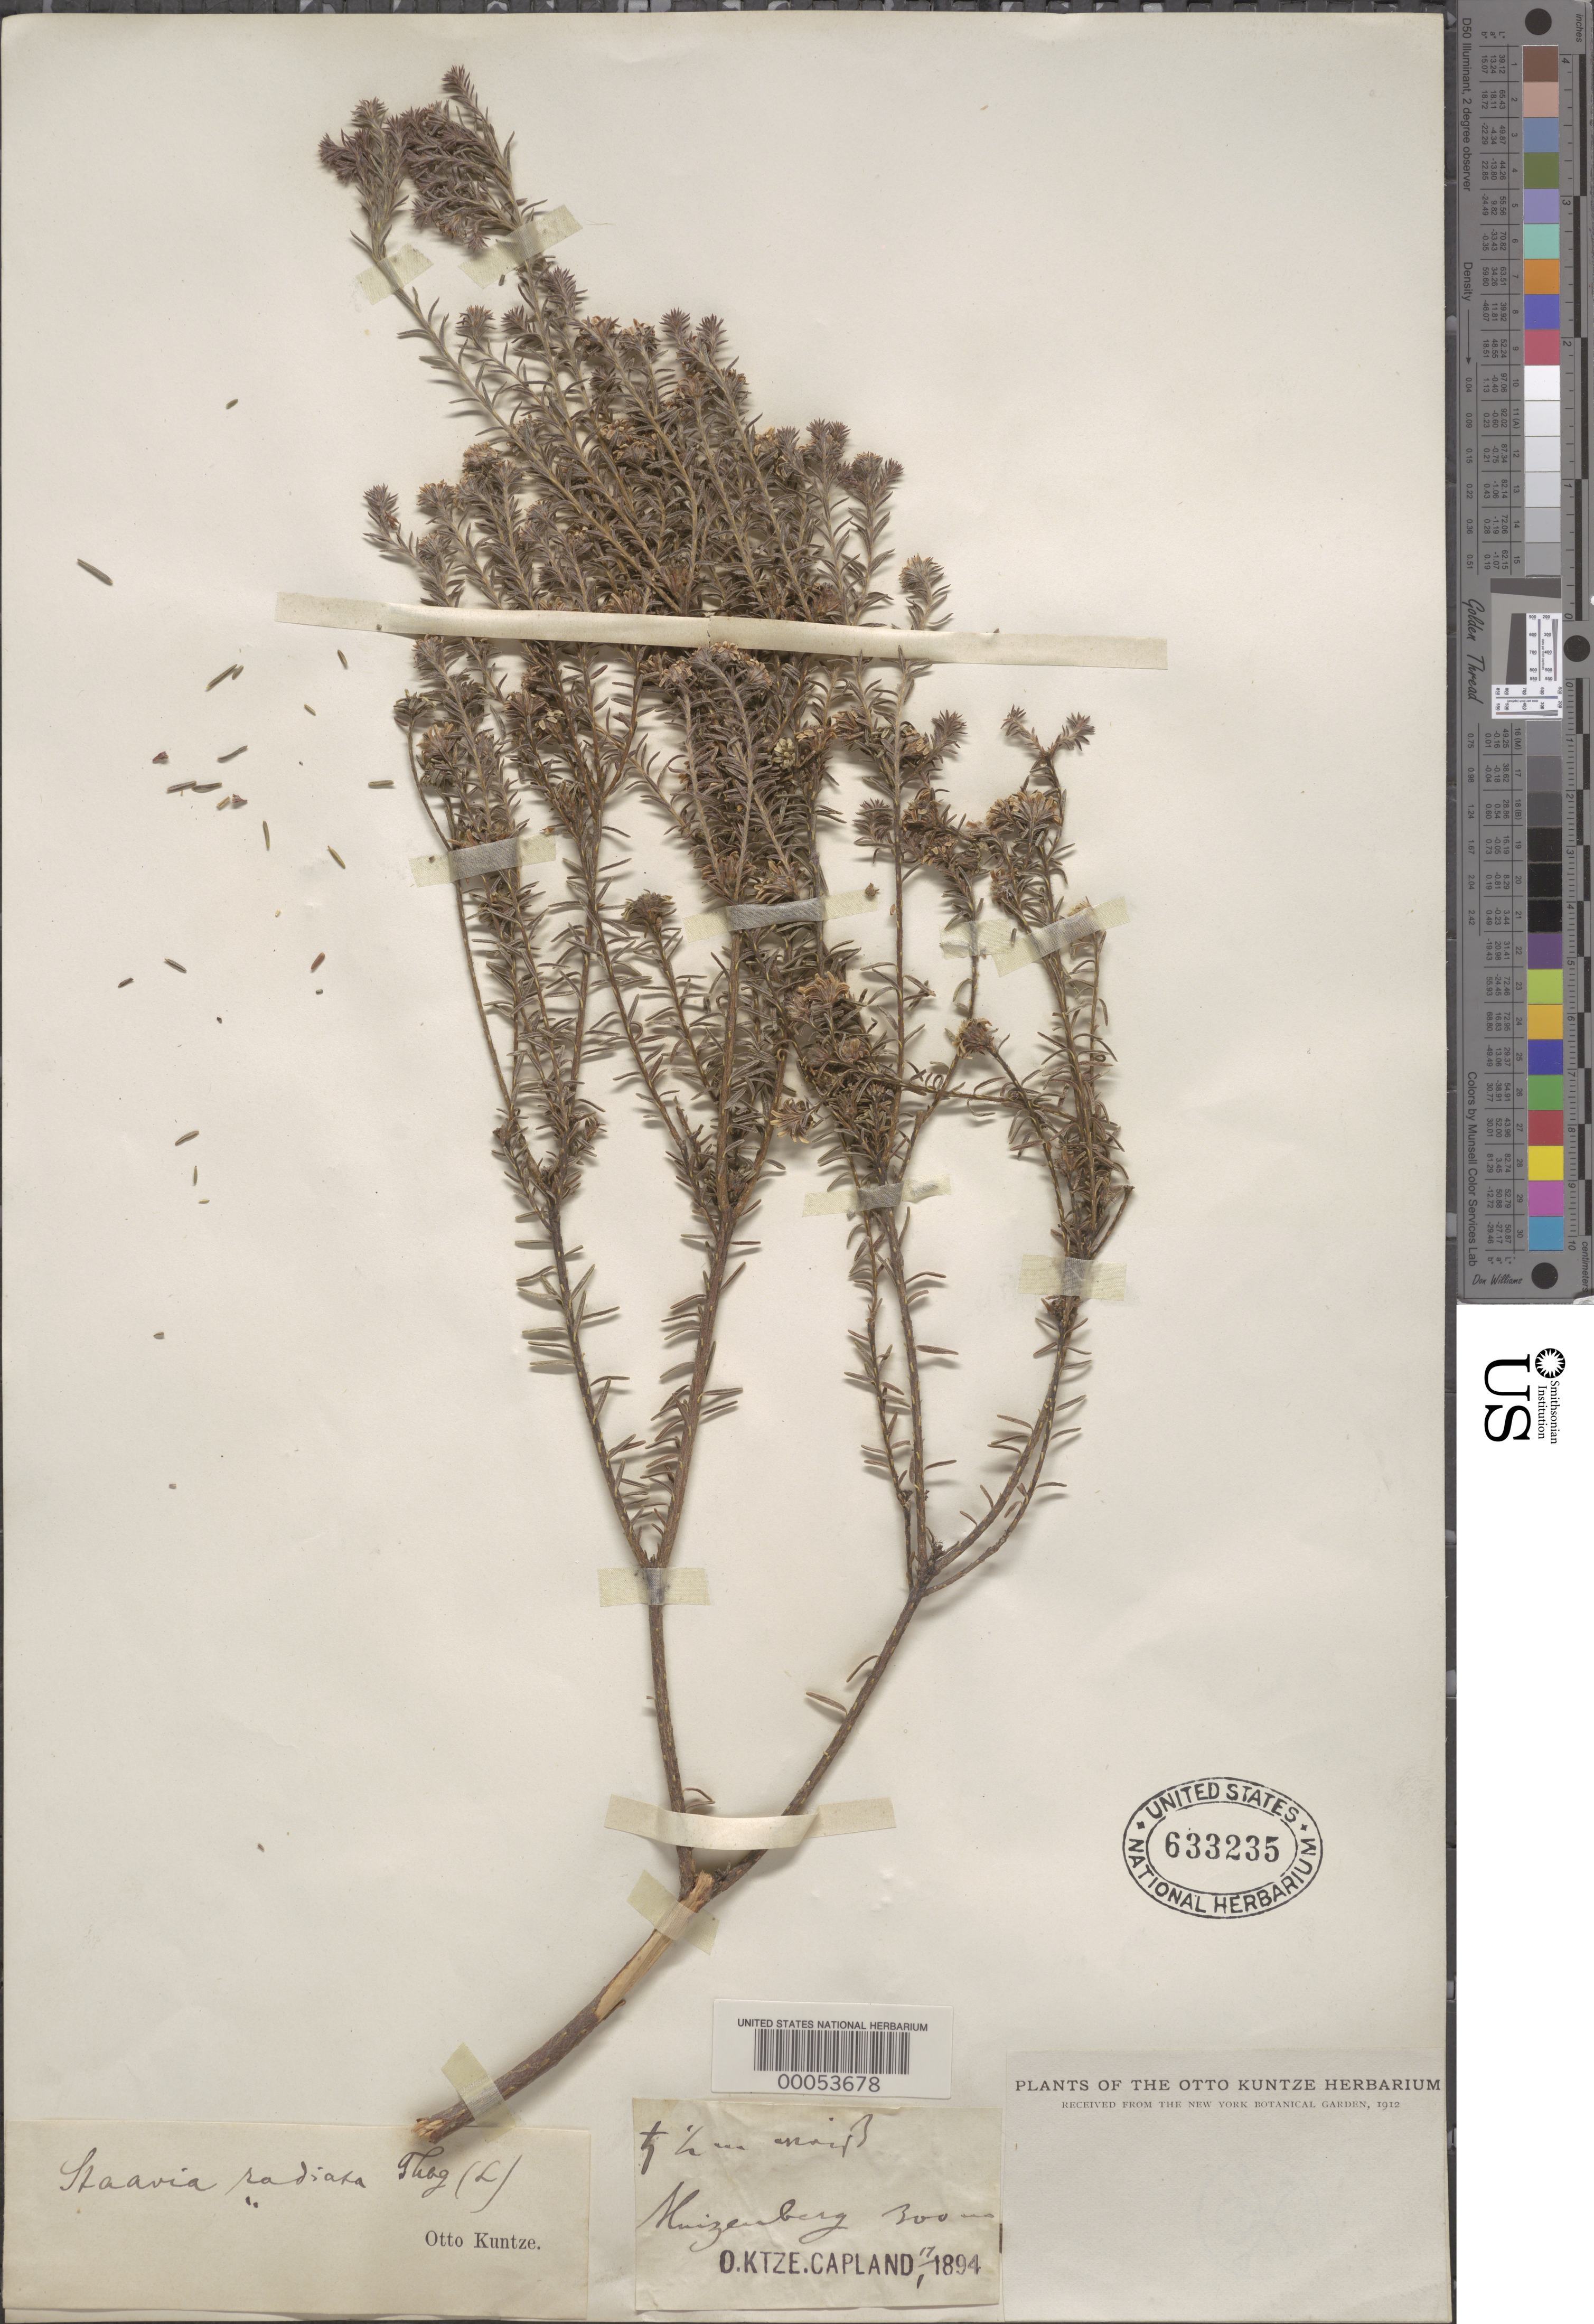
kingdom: Plantae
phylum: Tracheophyta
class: Magnoliopsida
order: Bruniales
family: Bruniaceae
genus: Staavia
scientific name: Staavia radiata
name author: (L.) Dahl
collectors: C.E.O. Kuntze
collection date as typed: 17 Jan 1894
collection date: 1894-01-17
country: South Africa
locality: Muizenberg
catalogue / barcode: US 633235